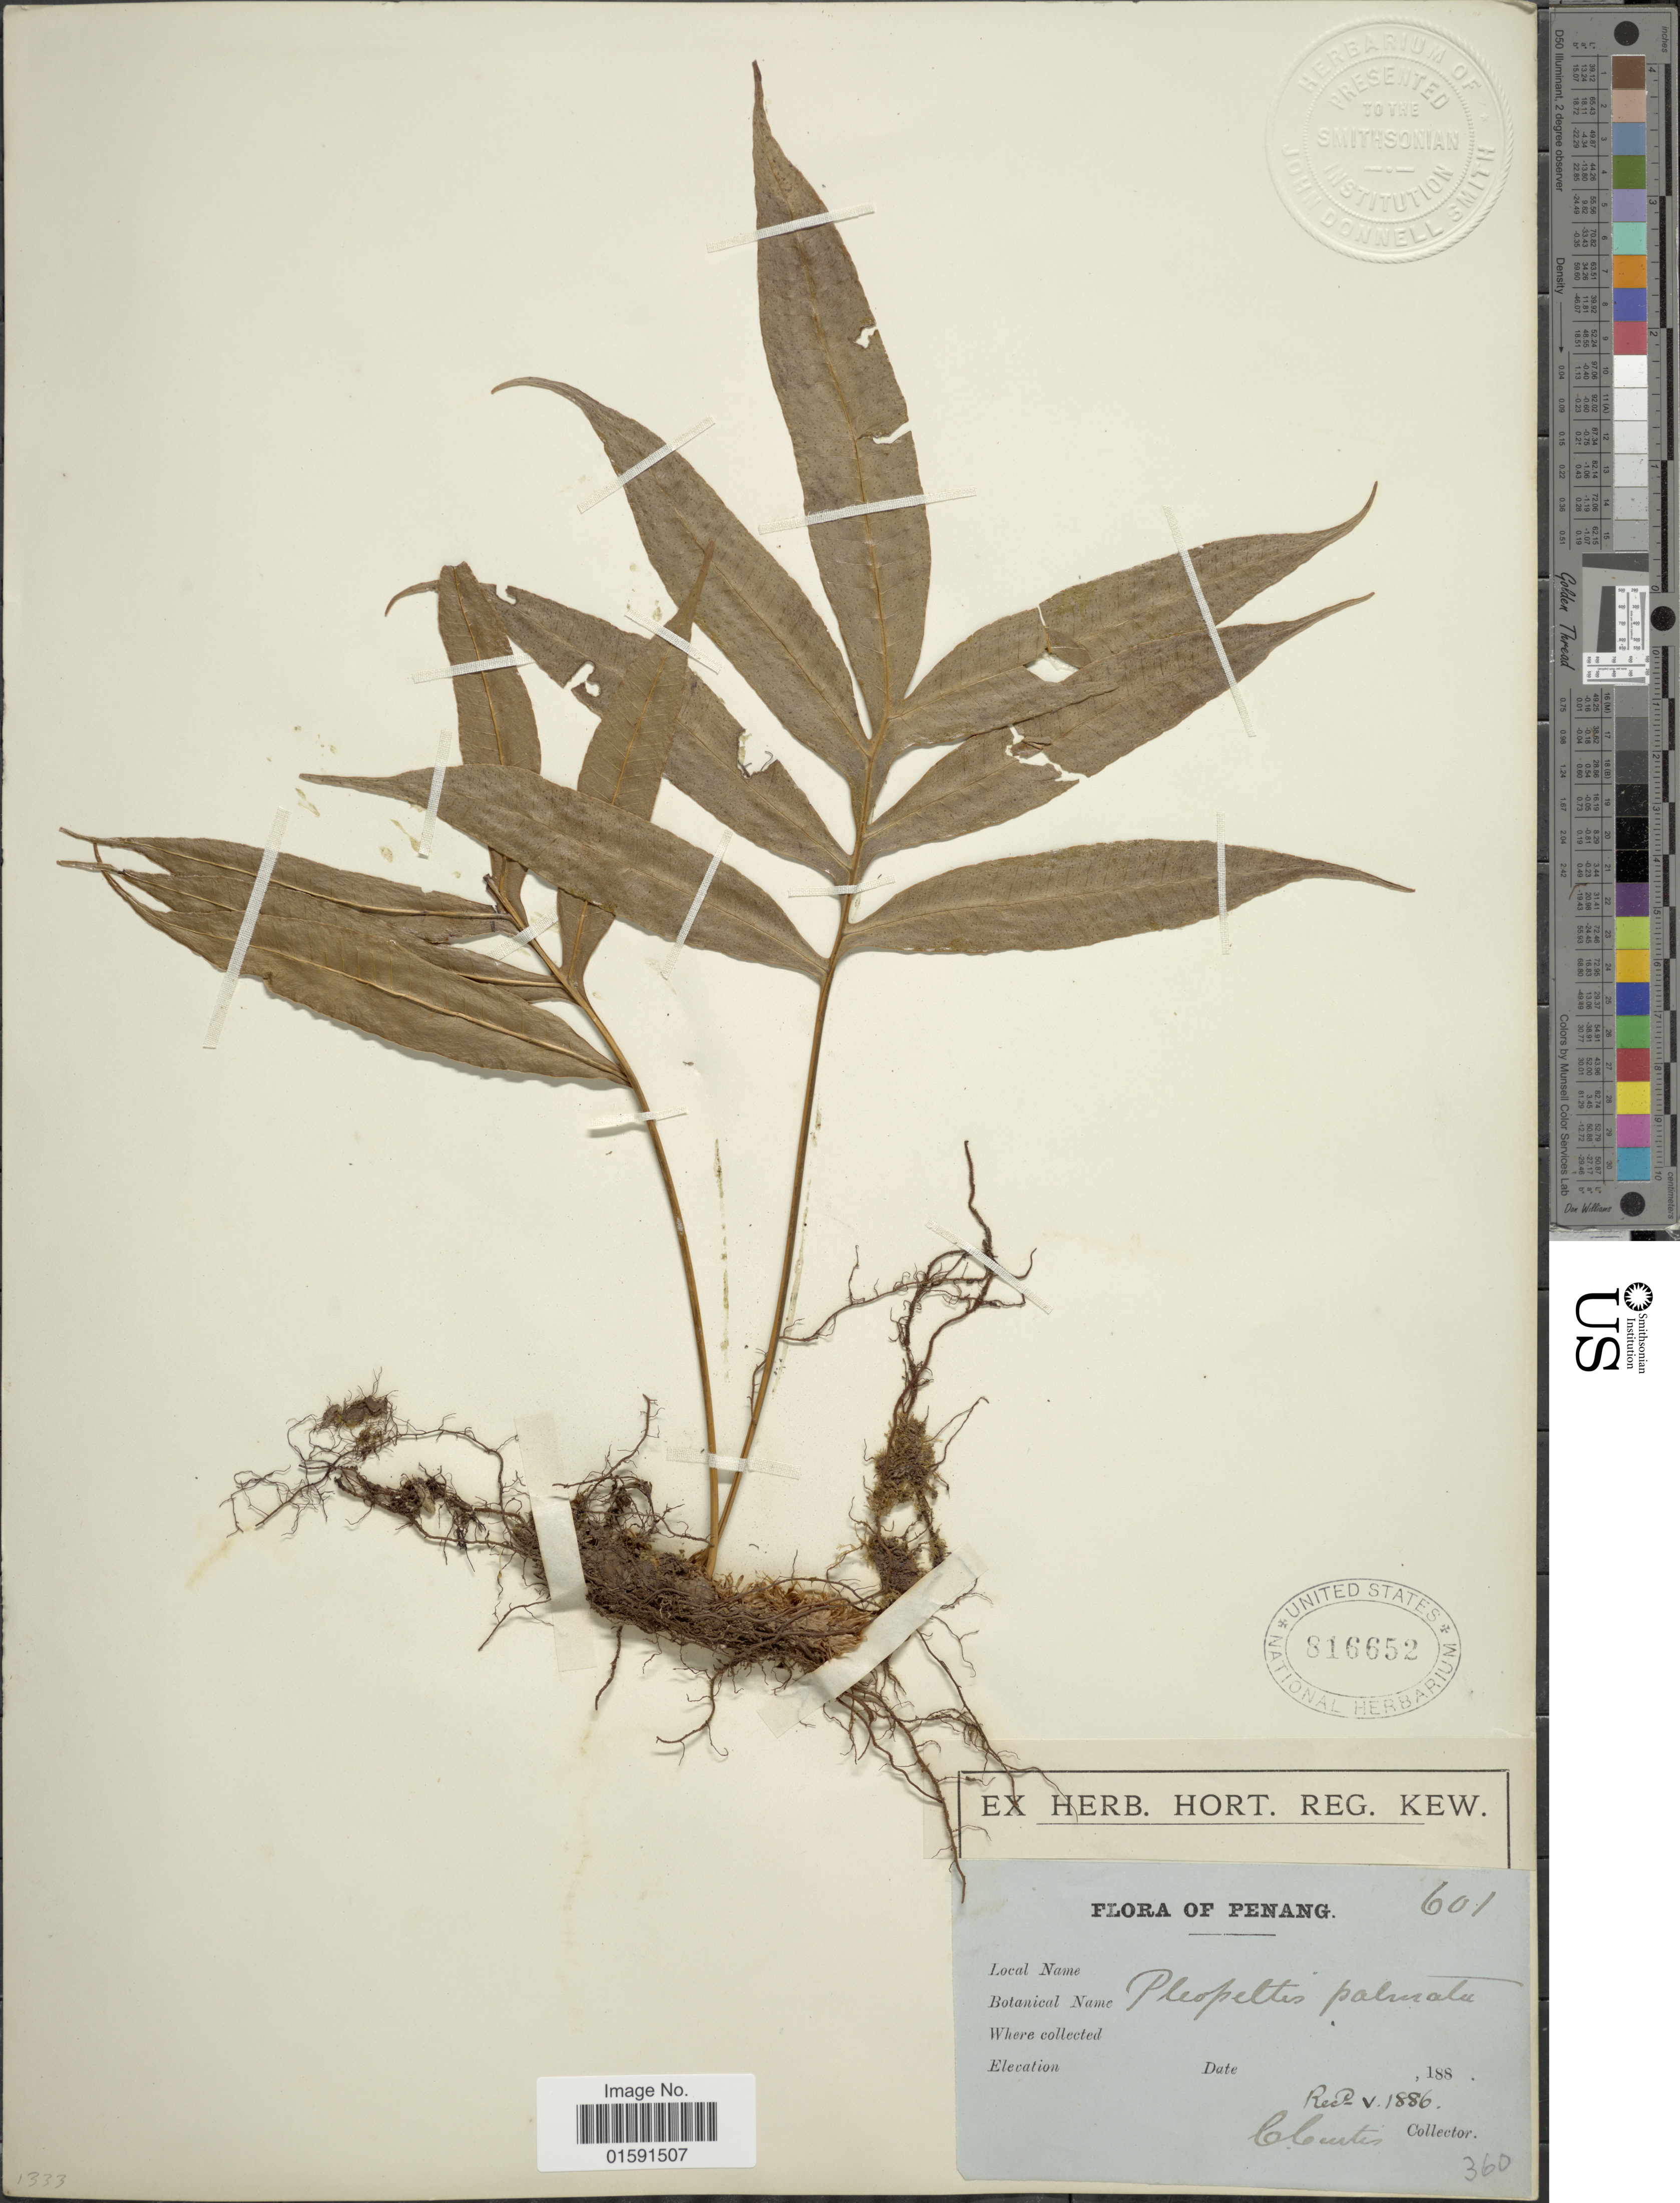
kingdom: Plantae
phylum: Tracheophyta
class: Polypodiopsida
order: Polypodiales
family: Polypodiaceae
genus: Selliguea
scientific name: Selliguea taeniata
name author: Parris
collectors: G. Curtis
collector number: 601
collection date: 1886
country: Malaysia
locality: Penang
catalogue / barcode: US 816652